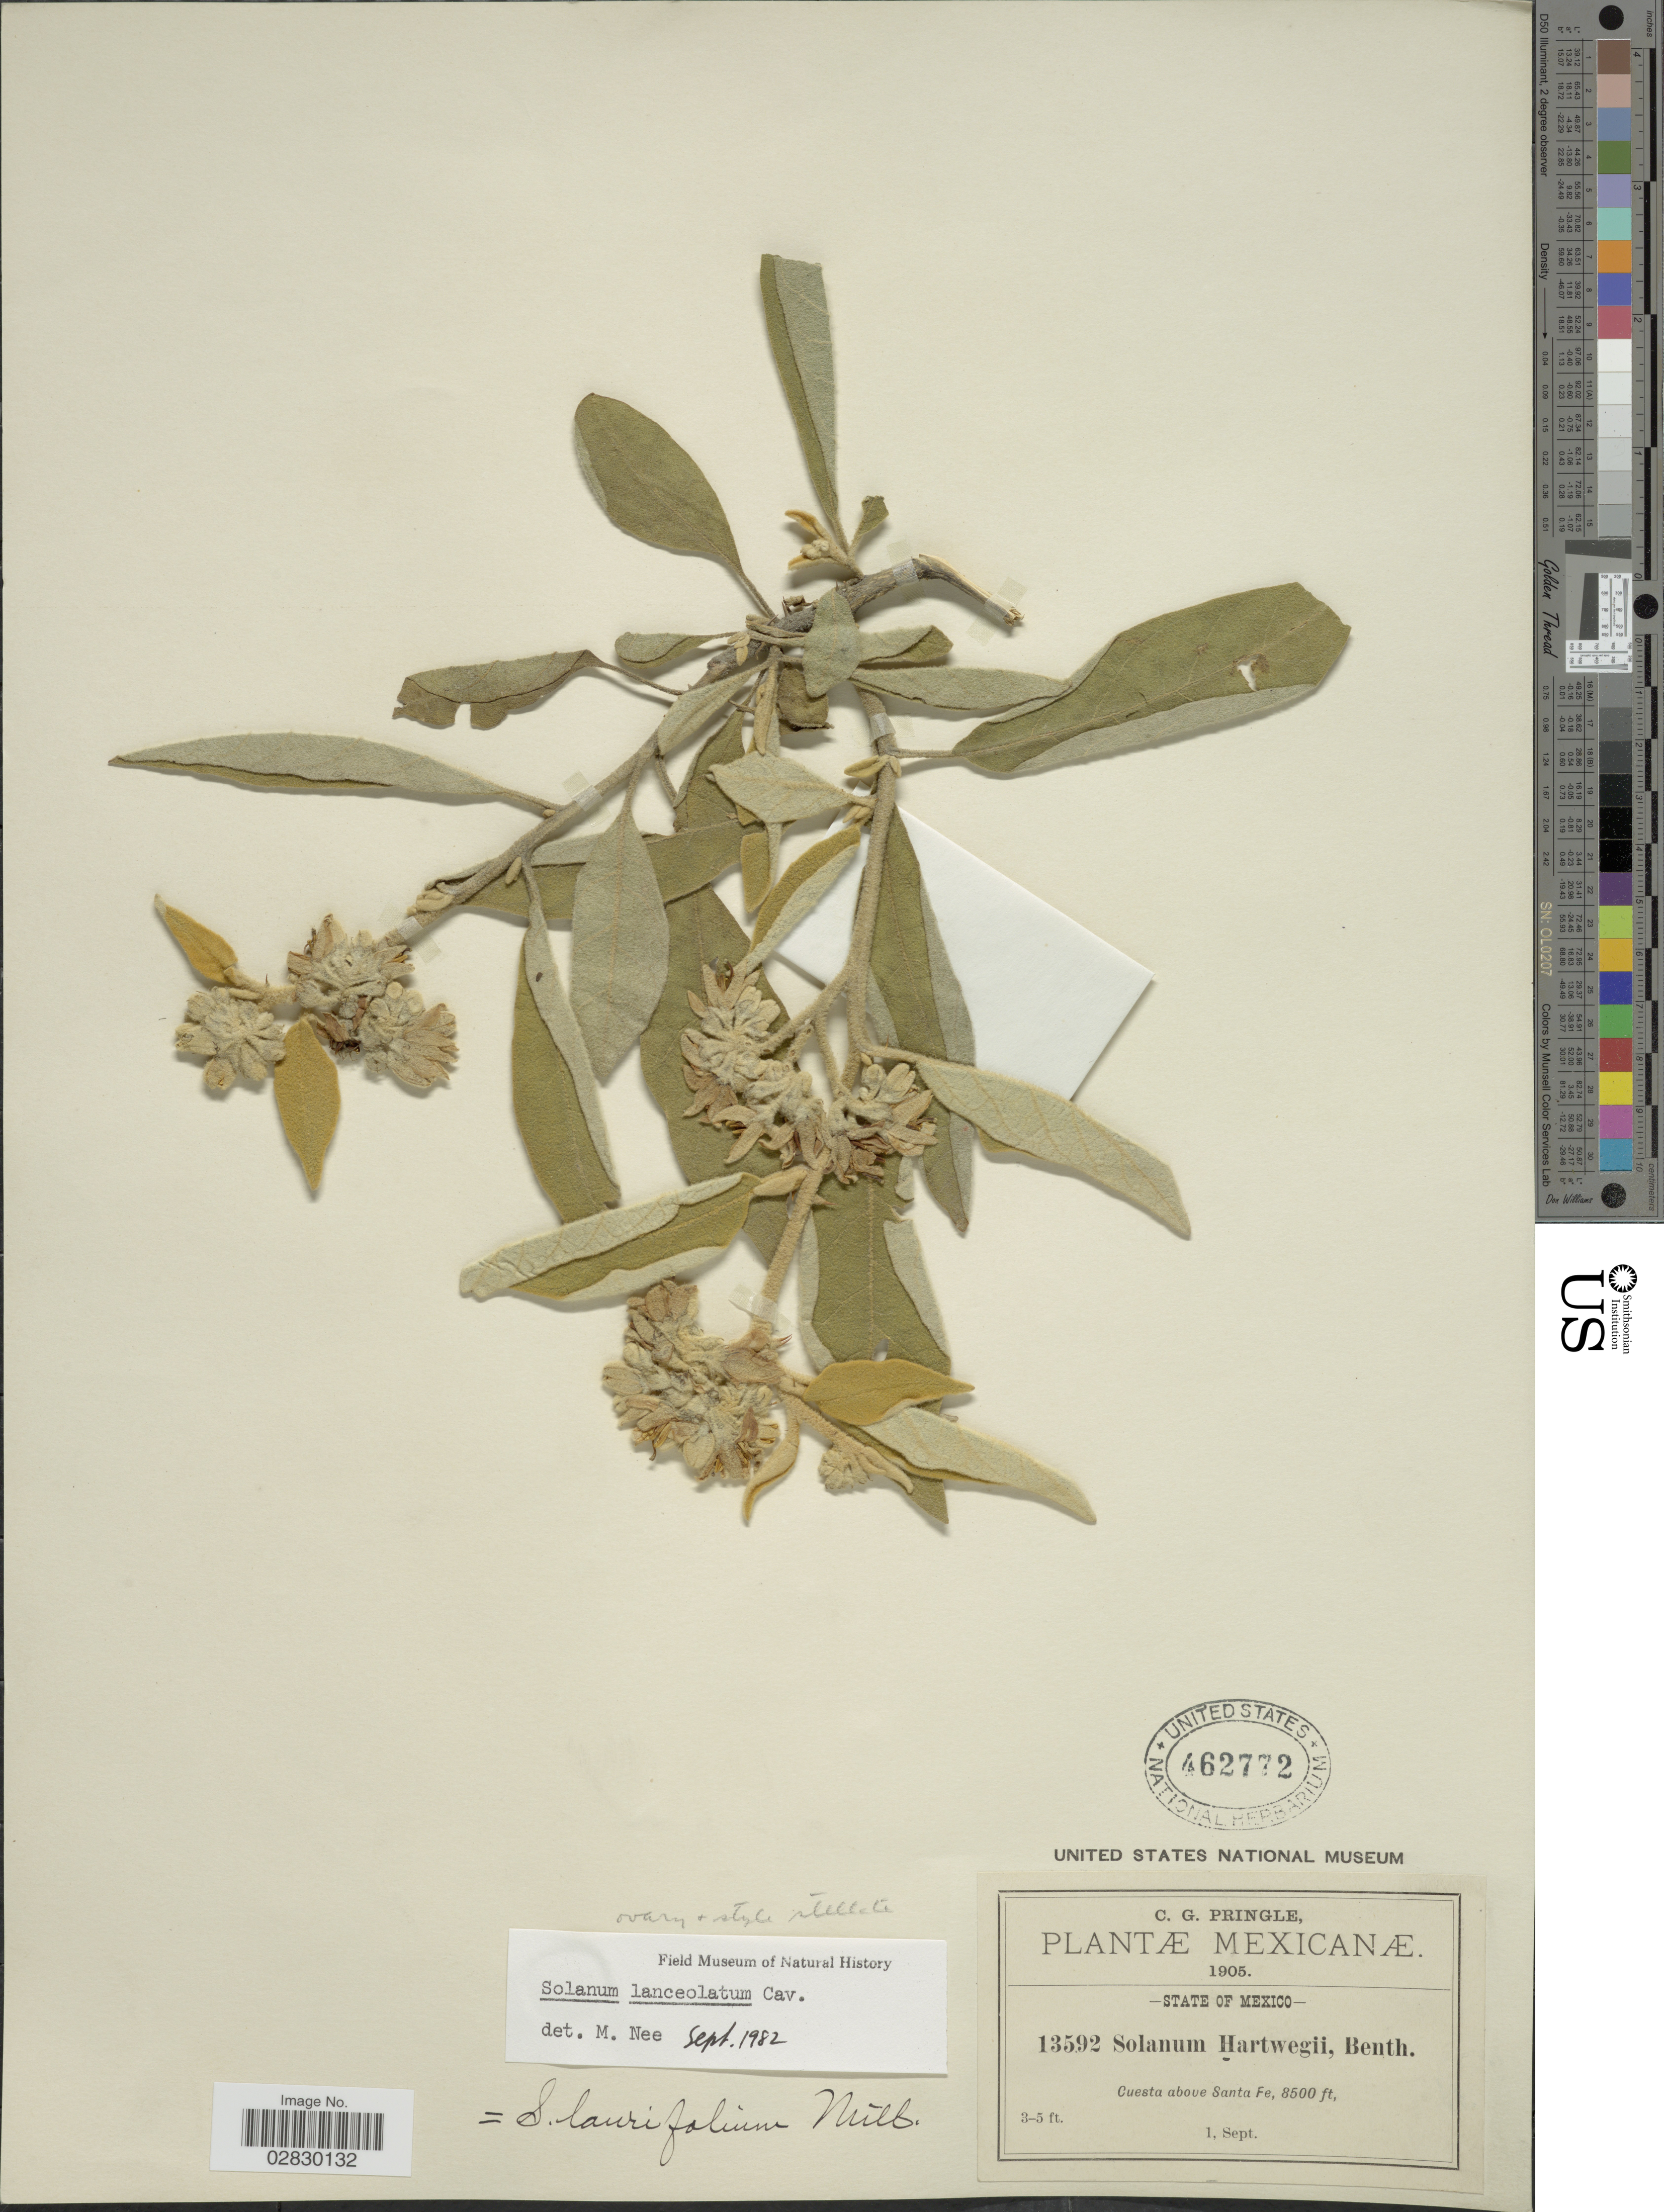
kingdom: Plantae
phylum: Tracheophyta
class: Magnoliopsida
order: Solanales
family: Solanaceae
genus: Solanum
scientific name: Solanum lanceolatum Berthault, nom. illeg.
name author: Berthault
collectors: C. G. Pringle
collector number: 13592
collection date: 1905-09-01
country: Mexico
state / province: México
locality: Cuesta above Santa Fe.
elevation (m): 2591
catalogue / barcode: US 462772